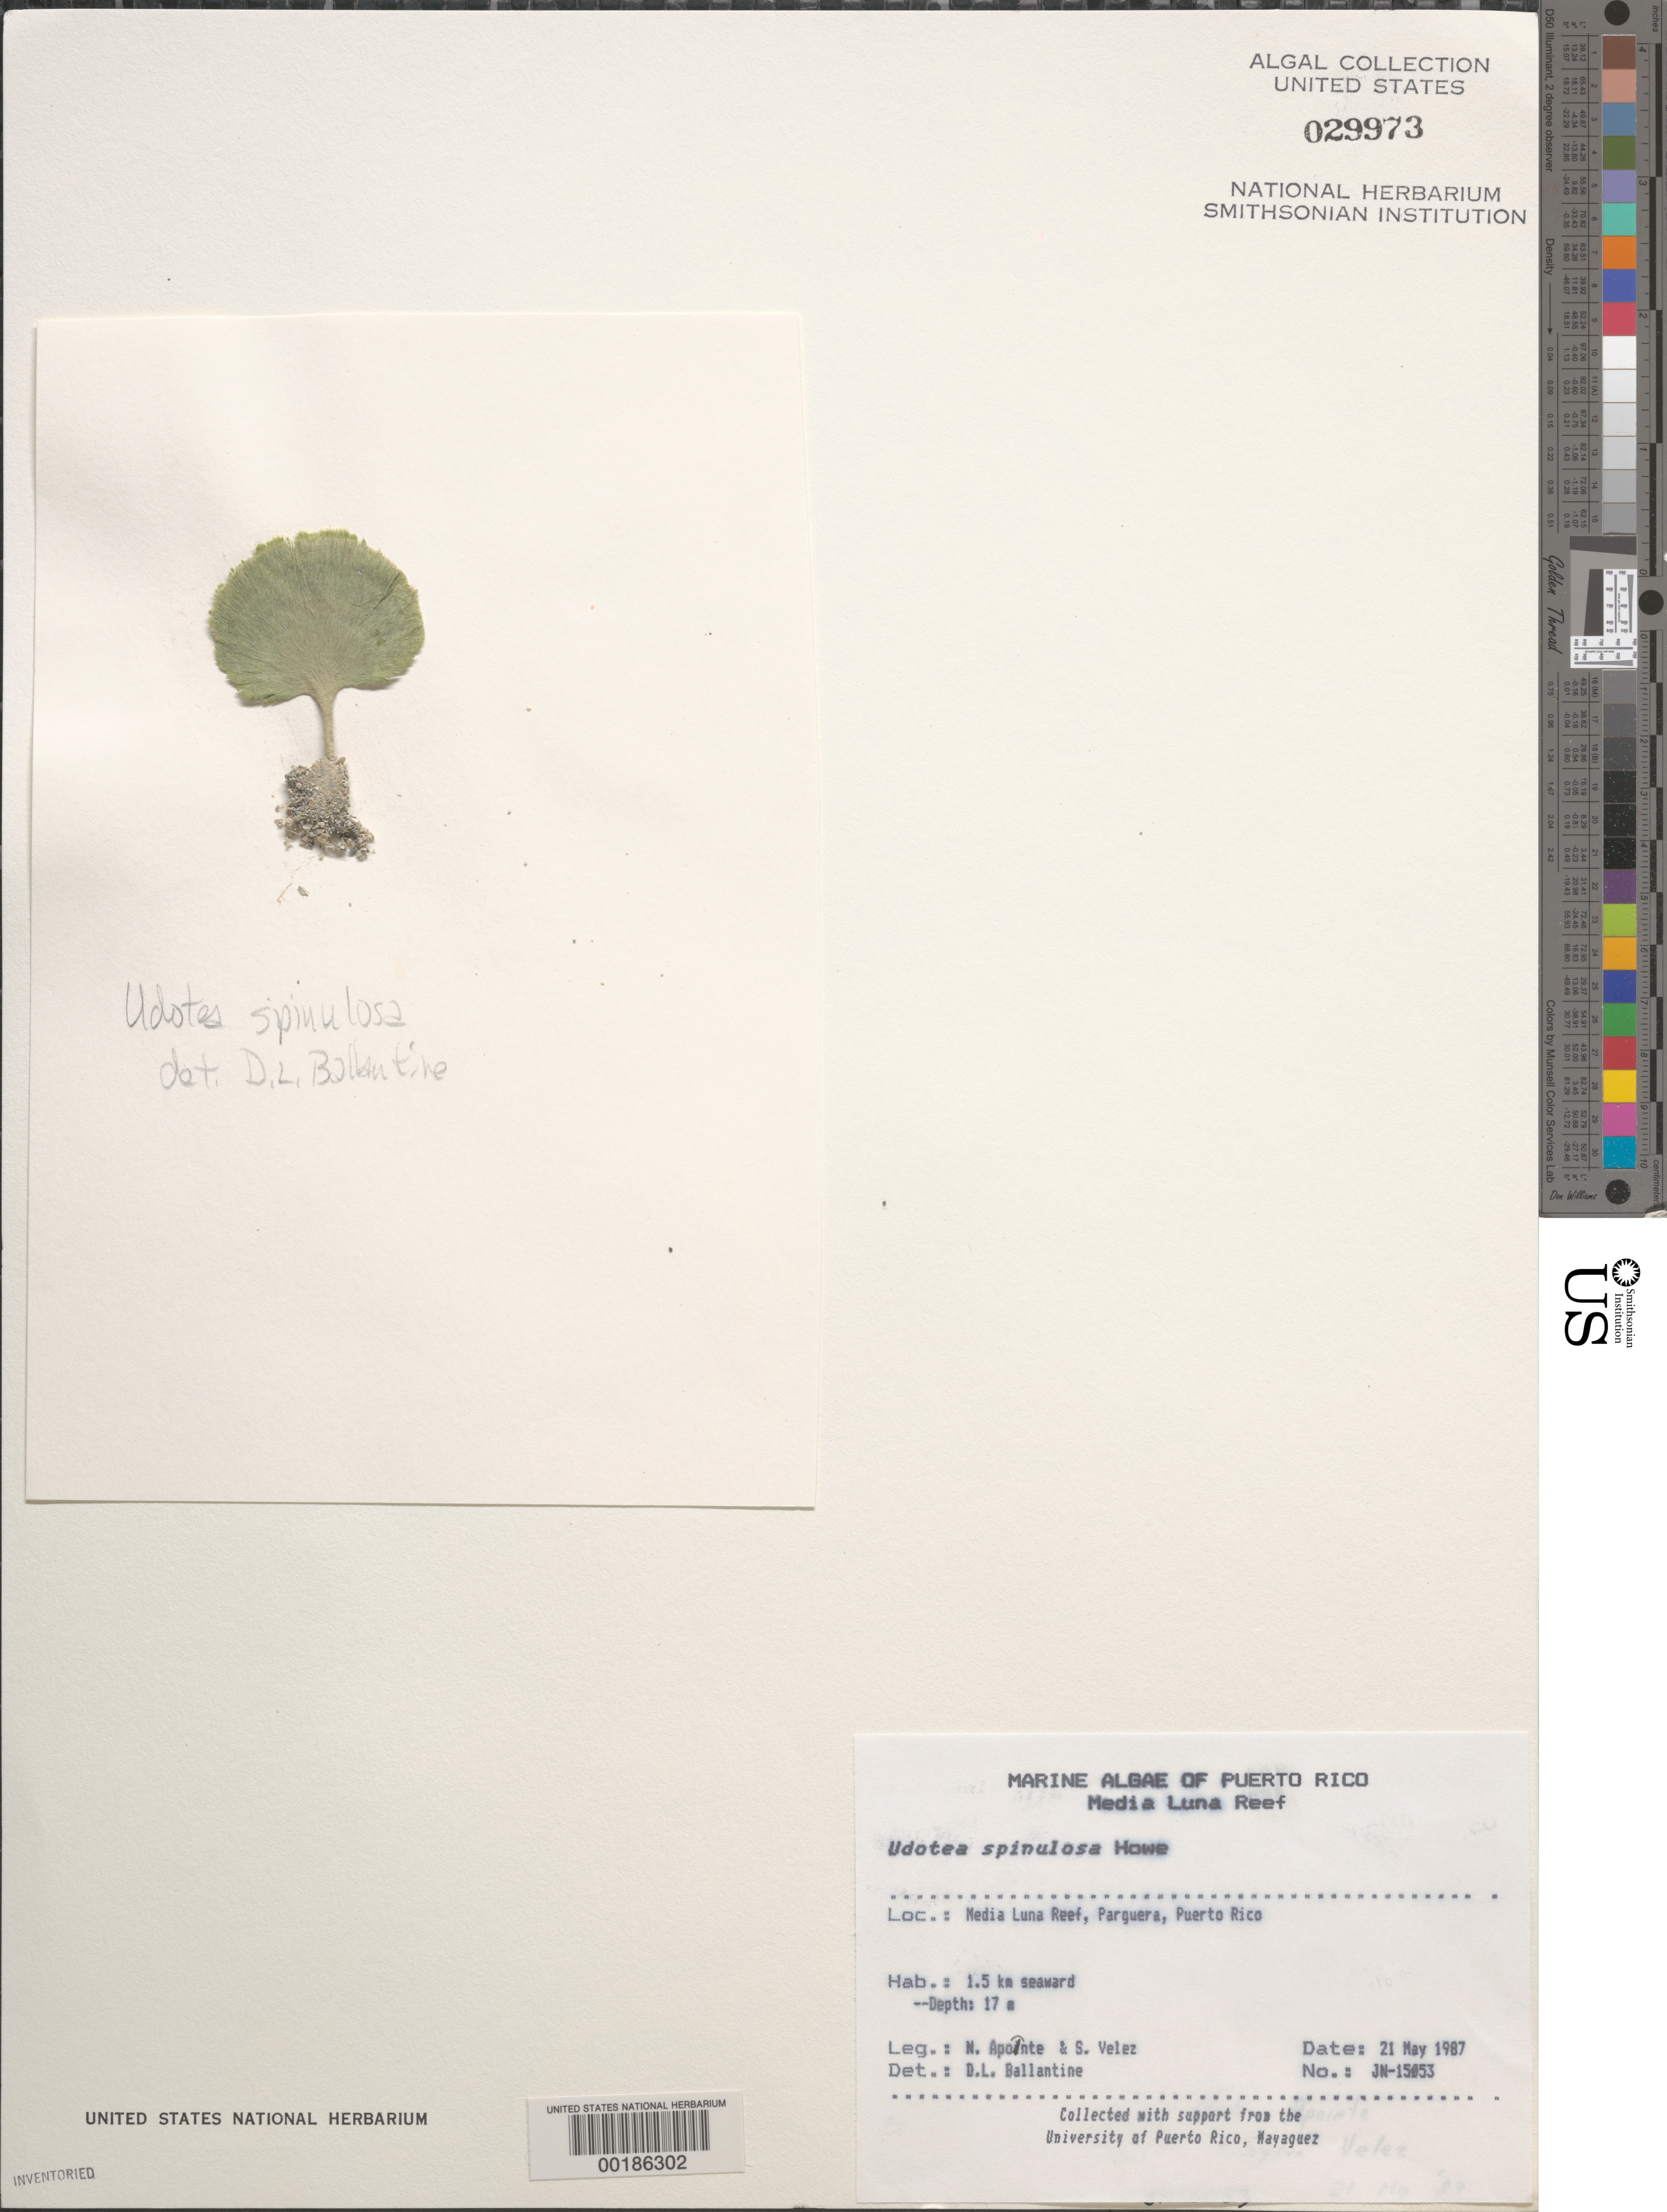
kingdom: Plantae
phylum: Chlorophyta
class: Ulvophyceae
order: Bryopsidales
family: Udoteaceae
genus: Udotea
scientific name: Udotea spinulosa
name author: M. Howe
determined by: Ballantine, D. L.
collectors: N. E. Aponte & S. Velez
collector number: Jn-15053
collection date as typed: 21 May 1987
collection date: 1987-05-21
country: Puerto Rico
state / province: Lajas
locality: Media Luna Reef, La Parguera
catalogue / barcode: US 29973